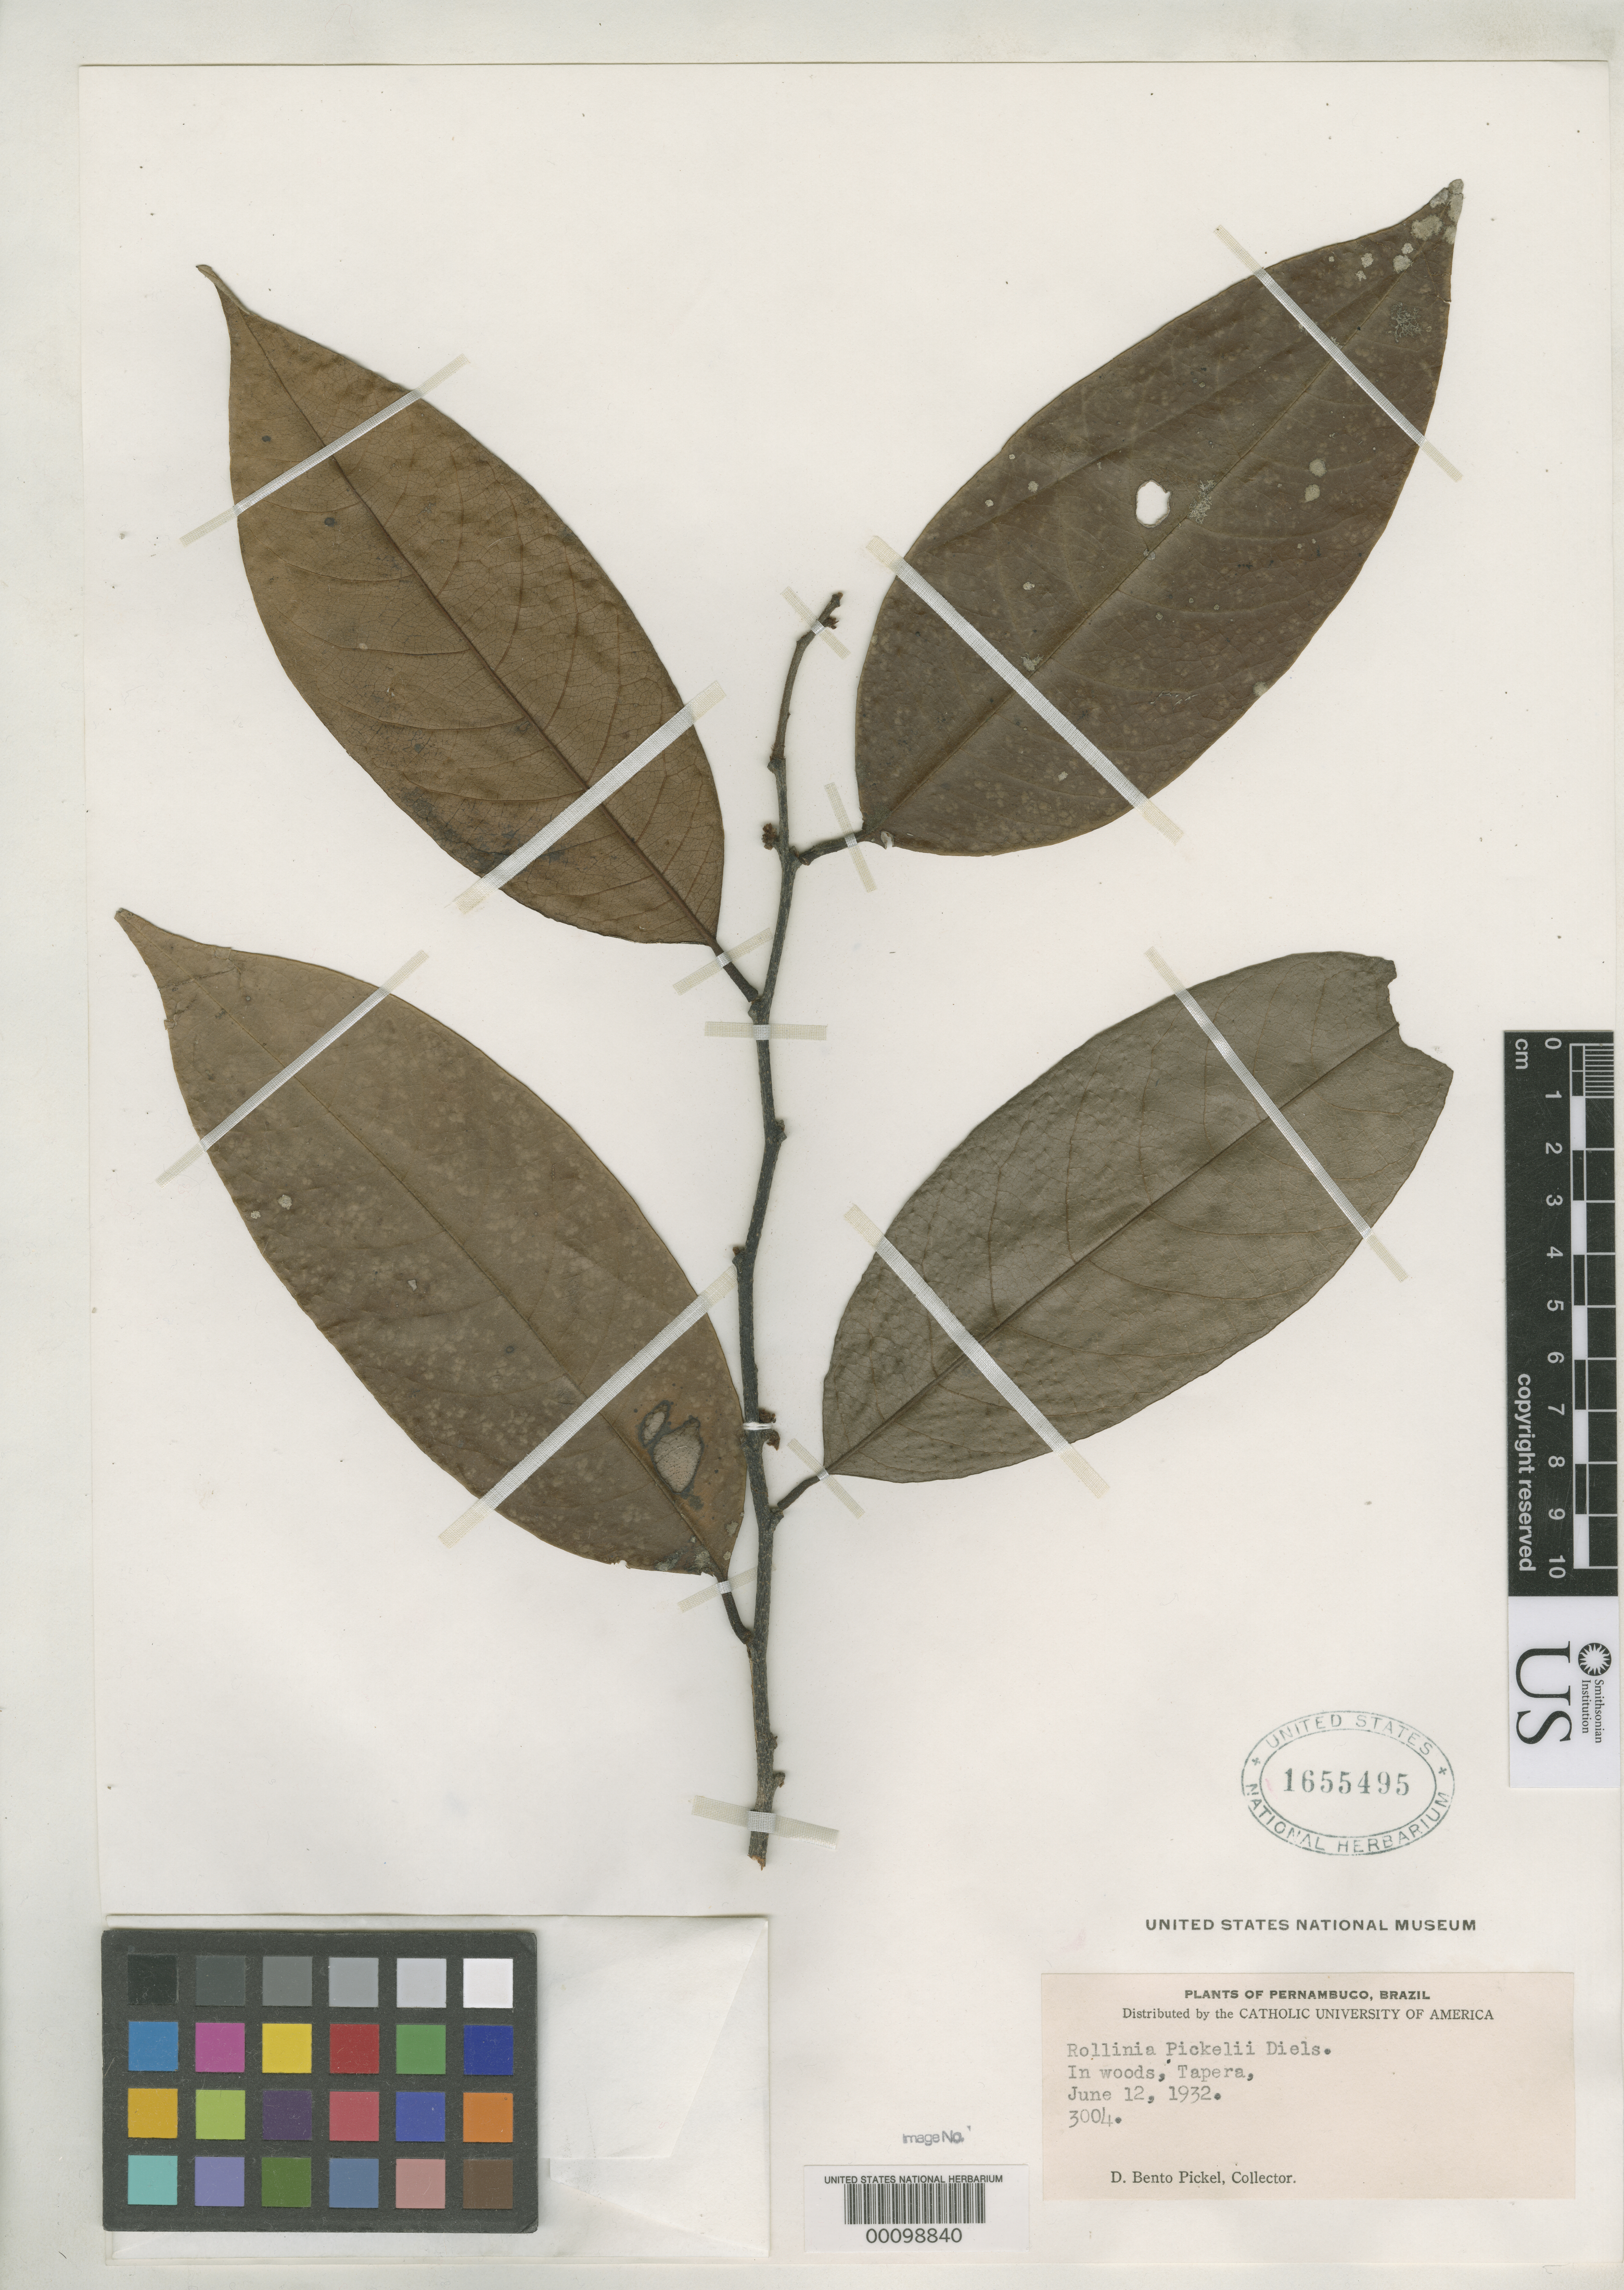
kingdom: Plantae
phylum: Tracheophyta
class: Magnoliopsida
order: Magnoliales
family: Annonaceae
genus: Rollinia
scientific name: Rollinia pickelii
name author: Diels in Pilg.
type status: Possible Isotype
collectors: B. J. Pickel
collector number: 3004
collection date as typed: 12 Jun 1932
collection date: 1932-06-12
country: Brazil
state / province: Pernambuco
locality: Tapera.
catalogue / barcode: US 1655495